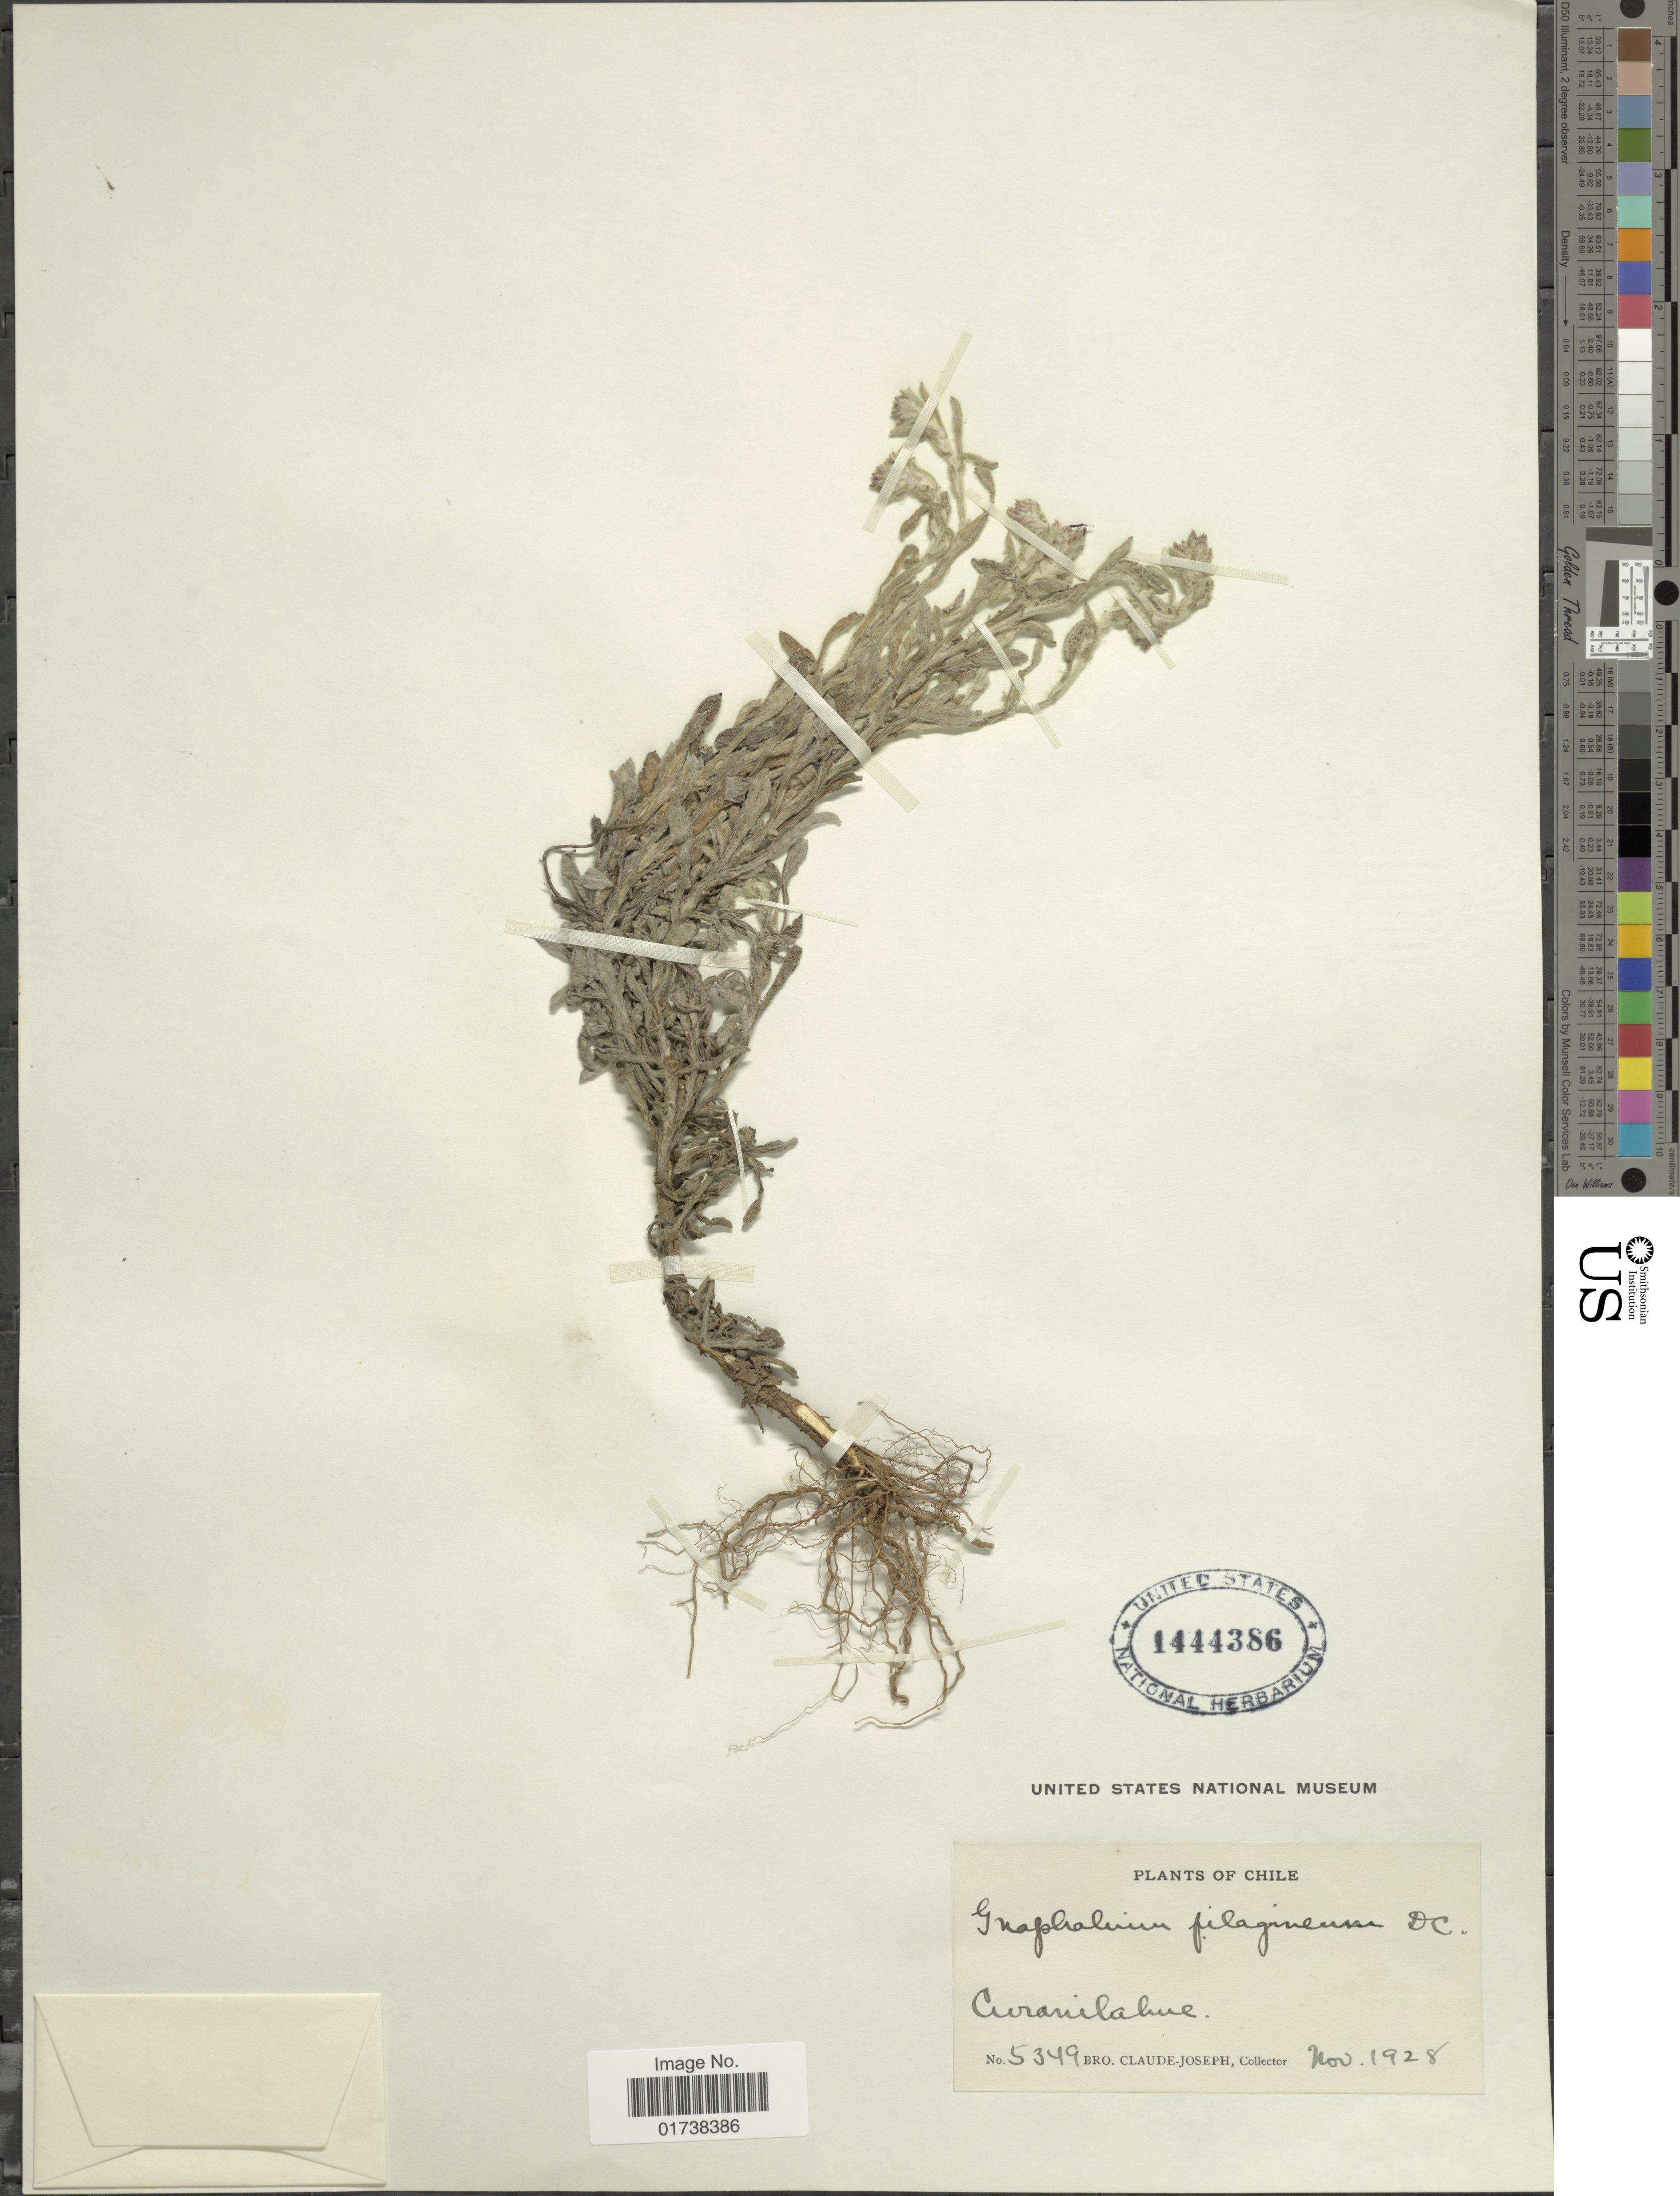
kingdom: Plantae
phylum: Tracheophyta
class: Magnoliopsida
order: Asterales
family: Asteraceae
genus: Gamochaeta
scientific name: Gamochaeta filaginea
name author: (DC.) Cabrera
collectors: Bro. Claude-Joseph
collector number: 5349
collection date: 1928-11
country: Chile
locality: Curanilahue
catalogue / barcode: US 1444386